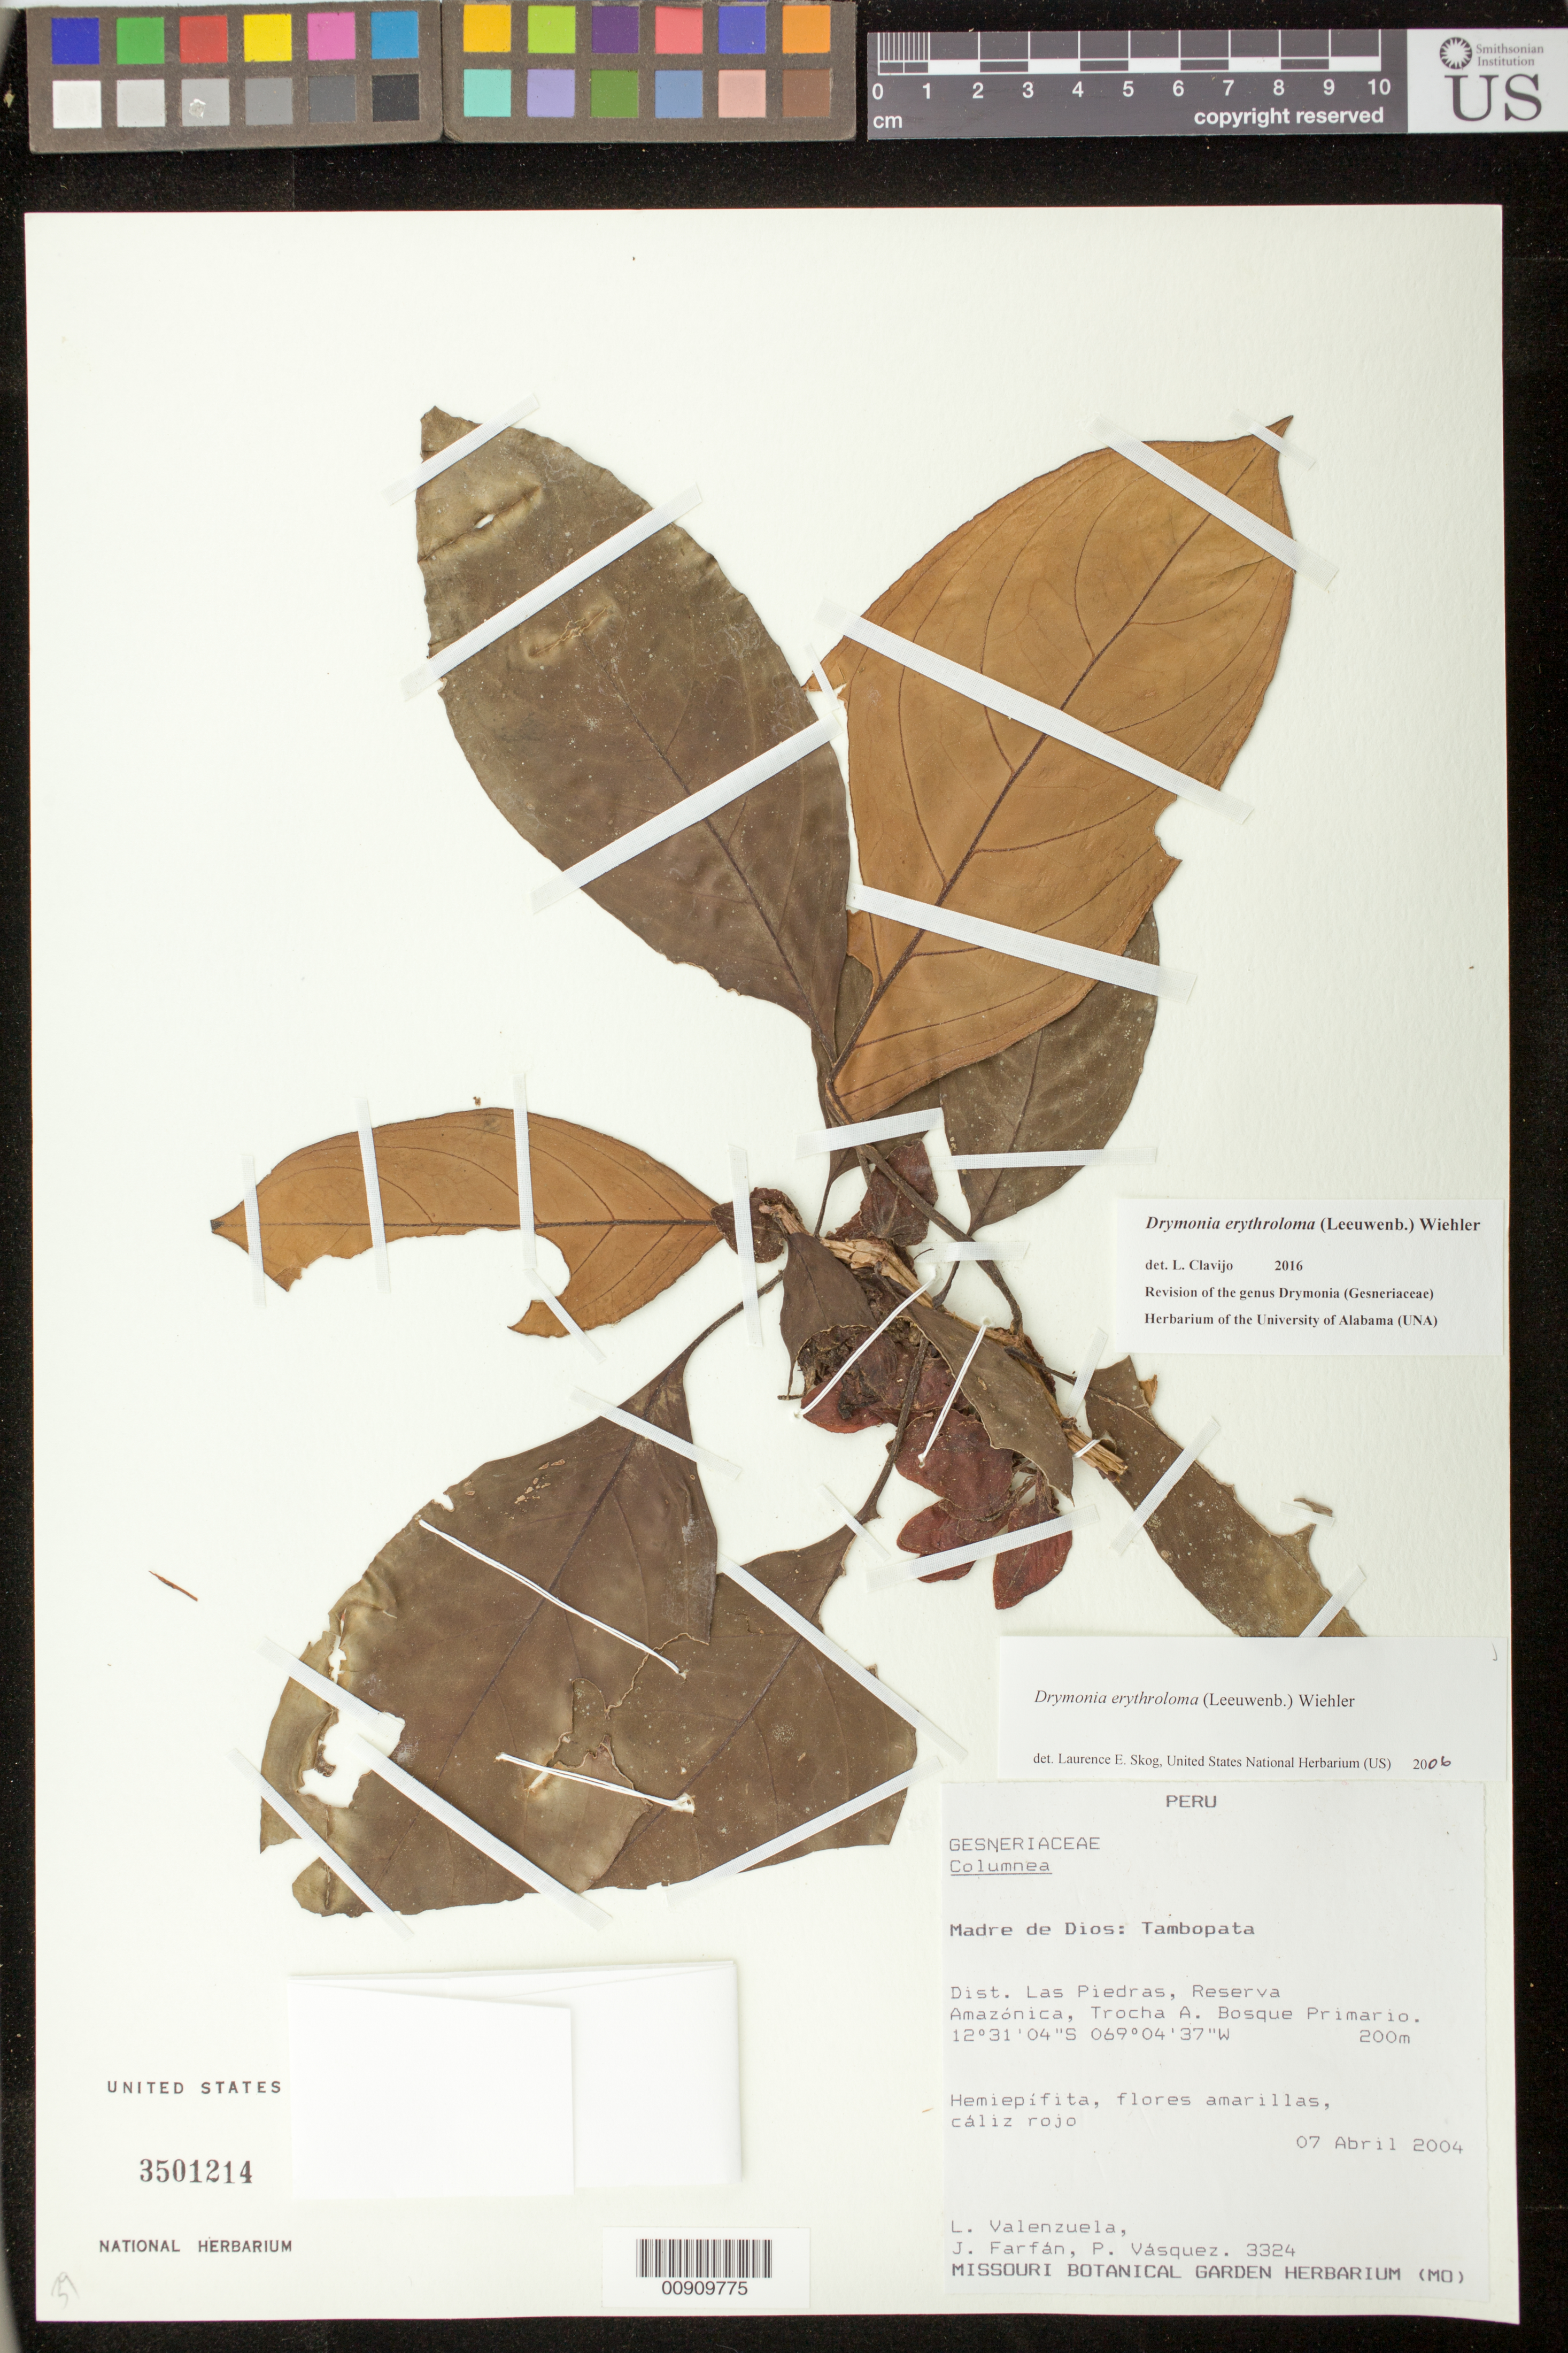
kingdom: Plantae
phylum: Tracheophyta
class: Magnoliopsida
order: Lamiales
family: Gesneriaceae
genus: Drymonia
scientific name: Drymonia erythroloma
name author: (Leeuwenb.) Wiehler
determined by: Skog, Laurence E.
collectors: L. Valenzuela, J. Farfán & P. Vásquez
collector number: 3324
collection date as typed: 07 Apr 2004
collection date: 2004-04-07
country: Peru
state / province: Madre de Dios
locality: Madre de Dios: Tambopata. Dist. Las Piedras, Reserva Amazónica, Trocha A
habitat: Bosque primario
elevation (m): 200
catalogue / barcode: US 3501214